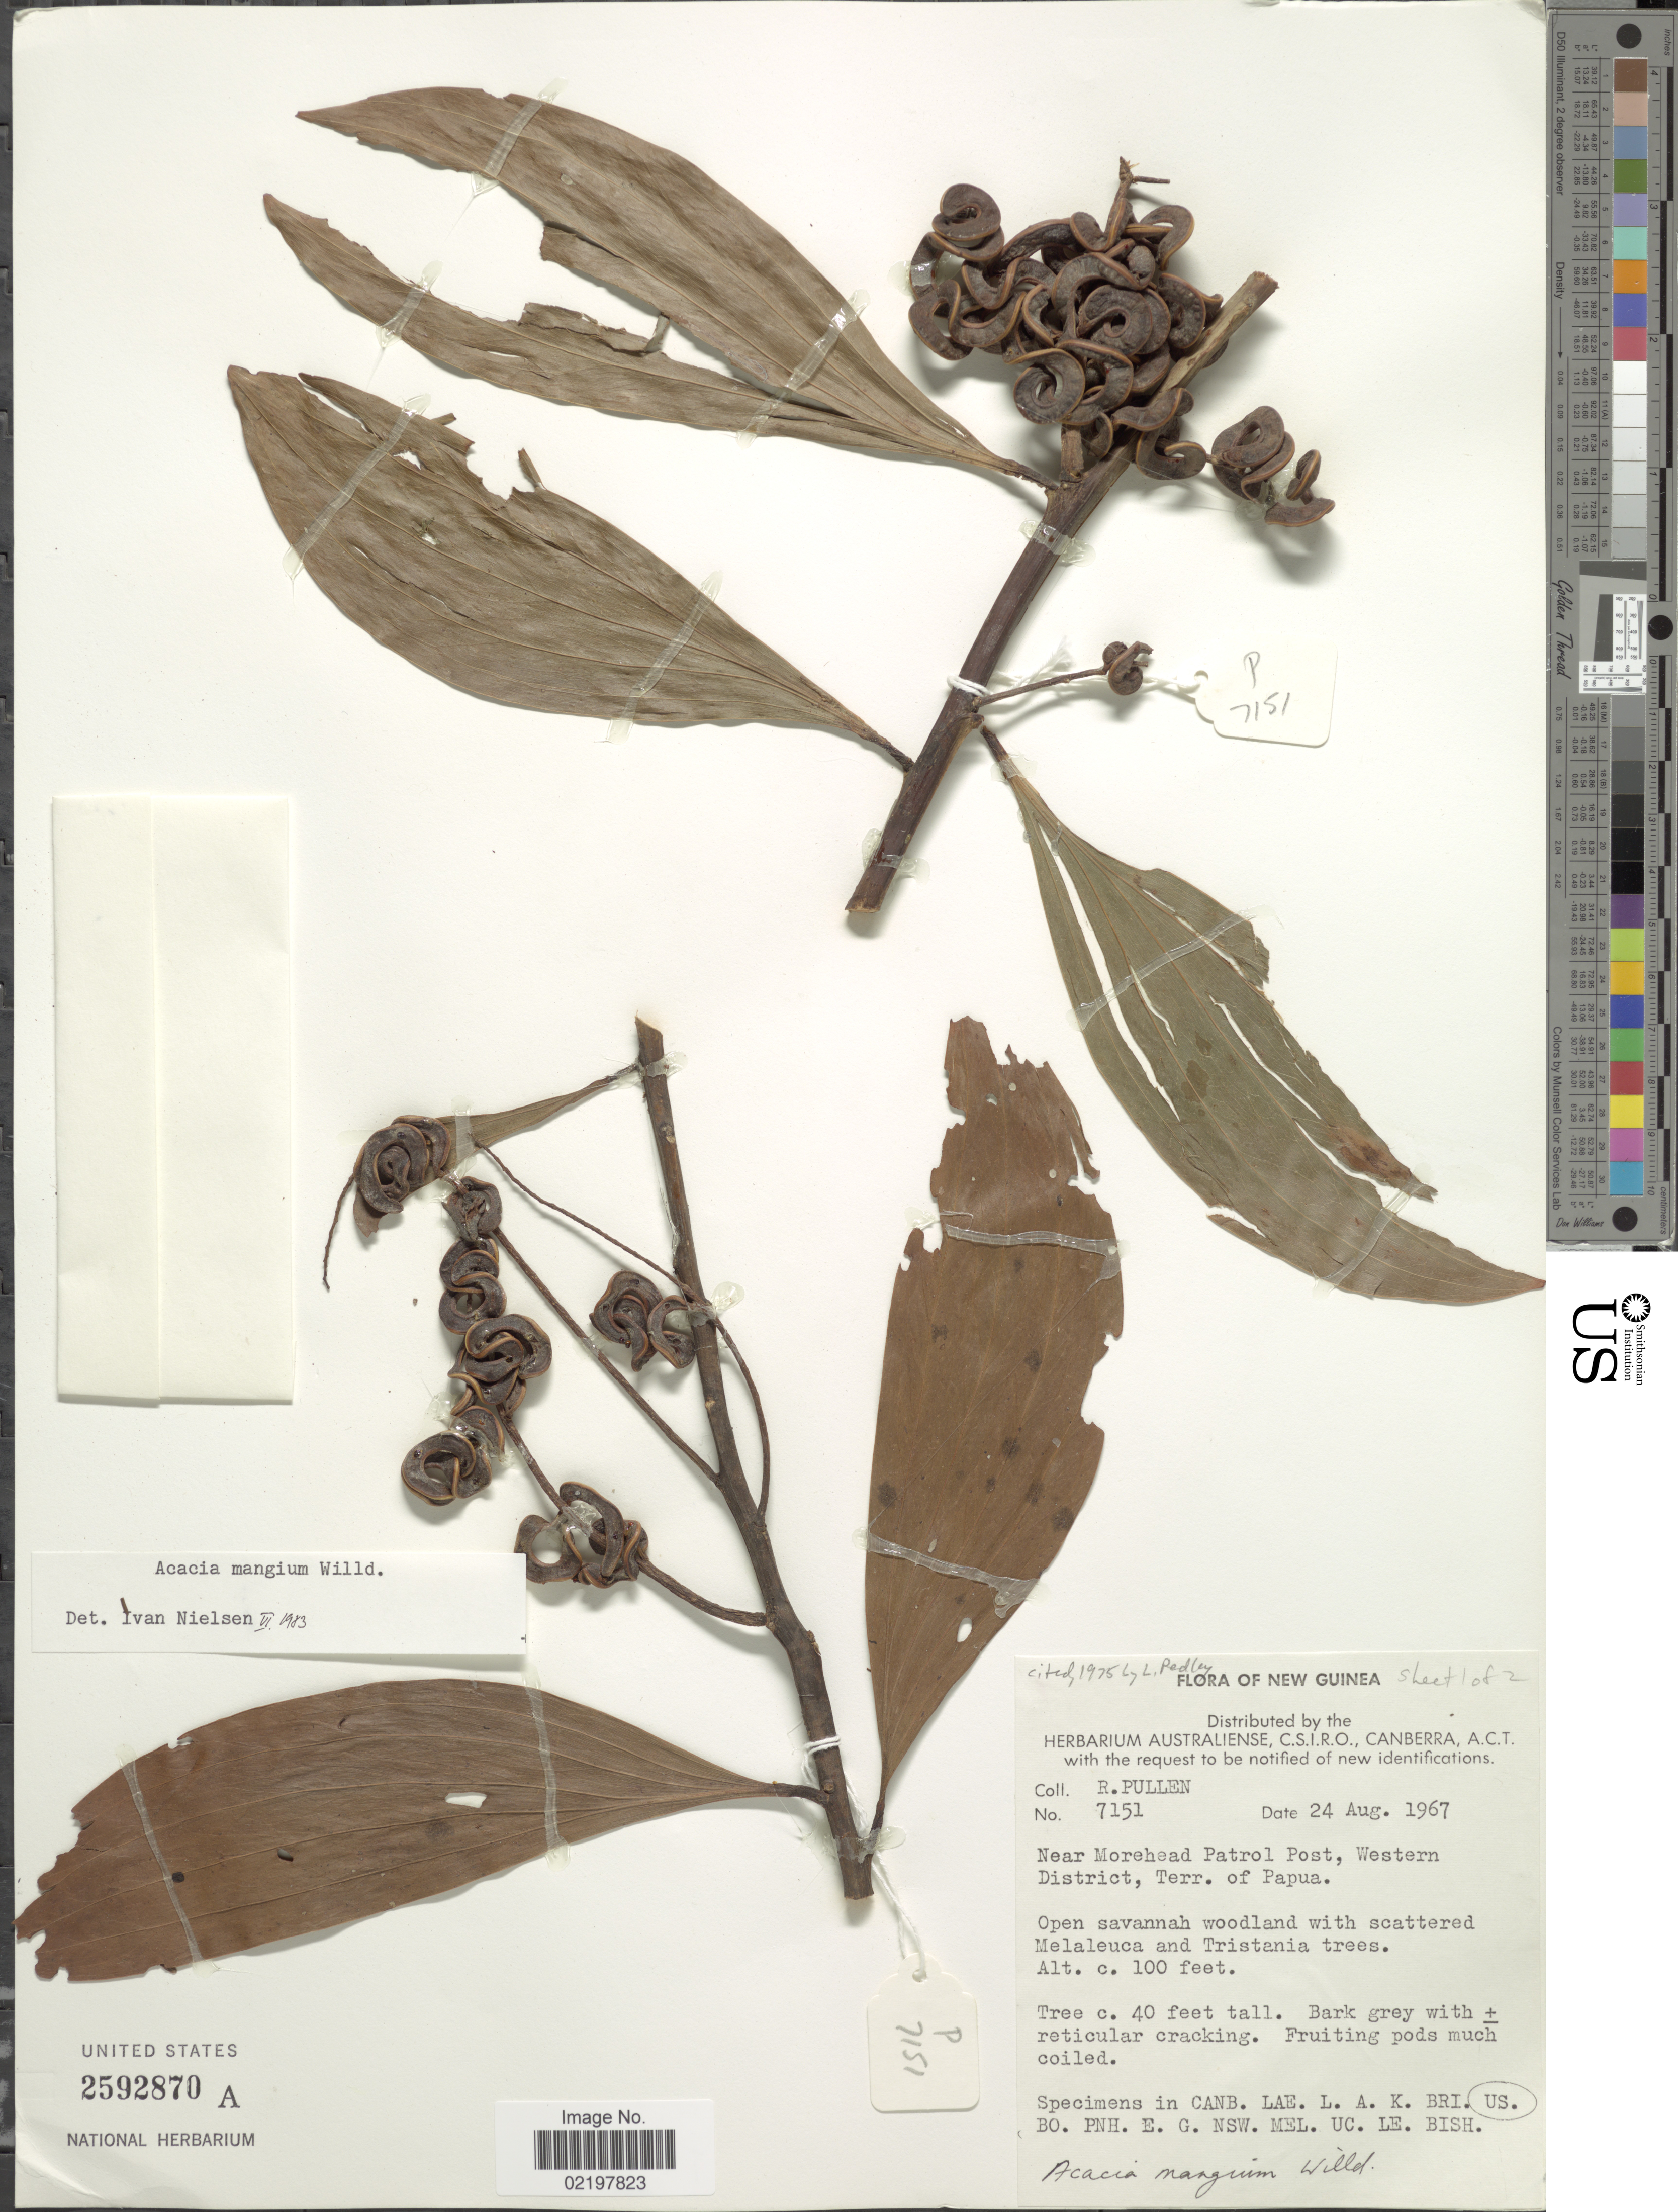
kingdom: Plantae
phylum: Tracheophyta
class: Magnoliopsida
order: Fabales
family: Fabaceae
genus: Acacia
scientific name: Acacia mangium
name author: Willd.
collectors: R. Pullen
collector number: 7151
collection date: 1967-08-24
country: Papua New Guinea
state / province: Manus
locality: New Guinea, Near Morehead Patrol Post, Western District, Terr. of Papua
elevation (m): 30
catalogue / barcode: US 2592870A